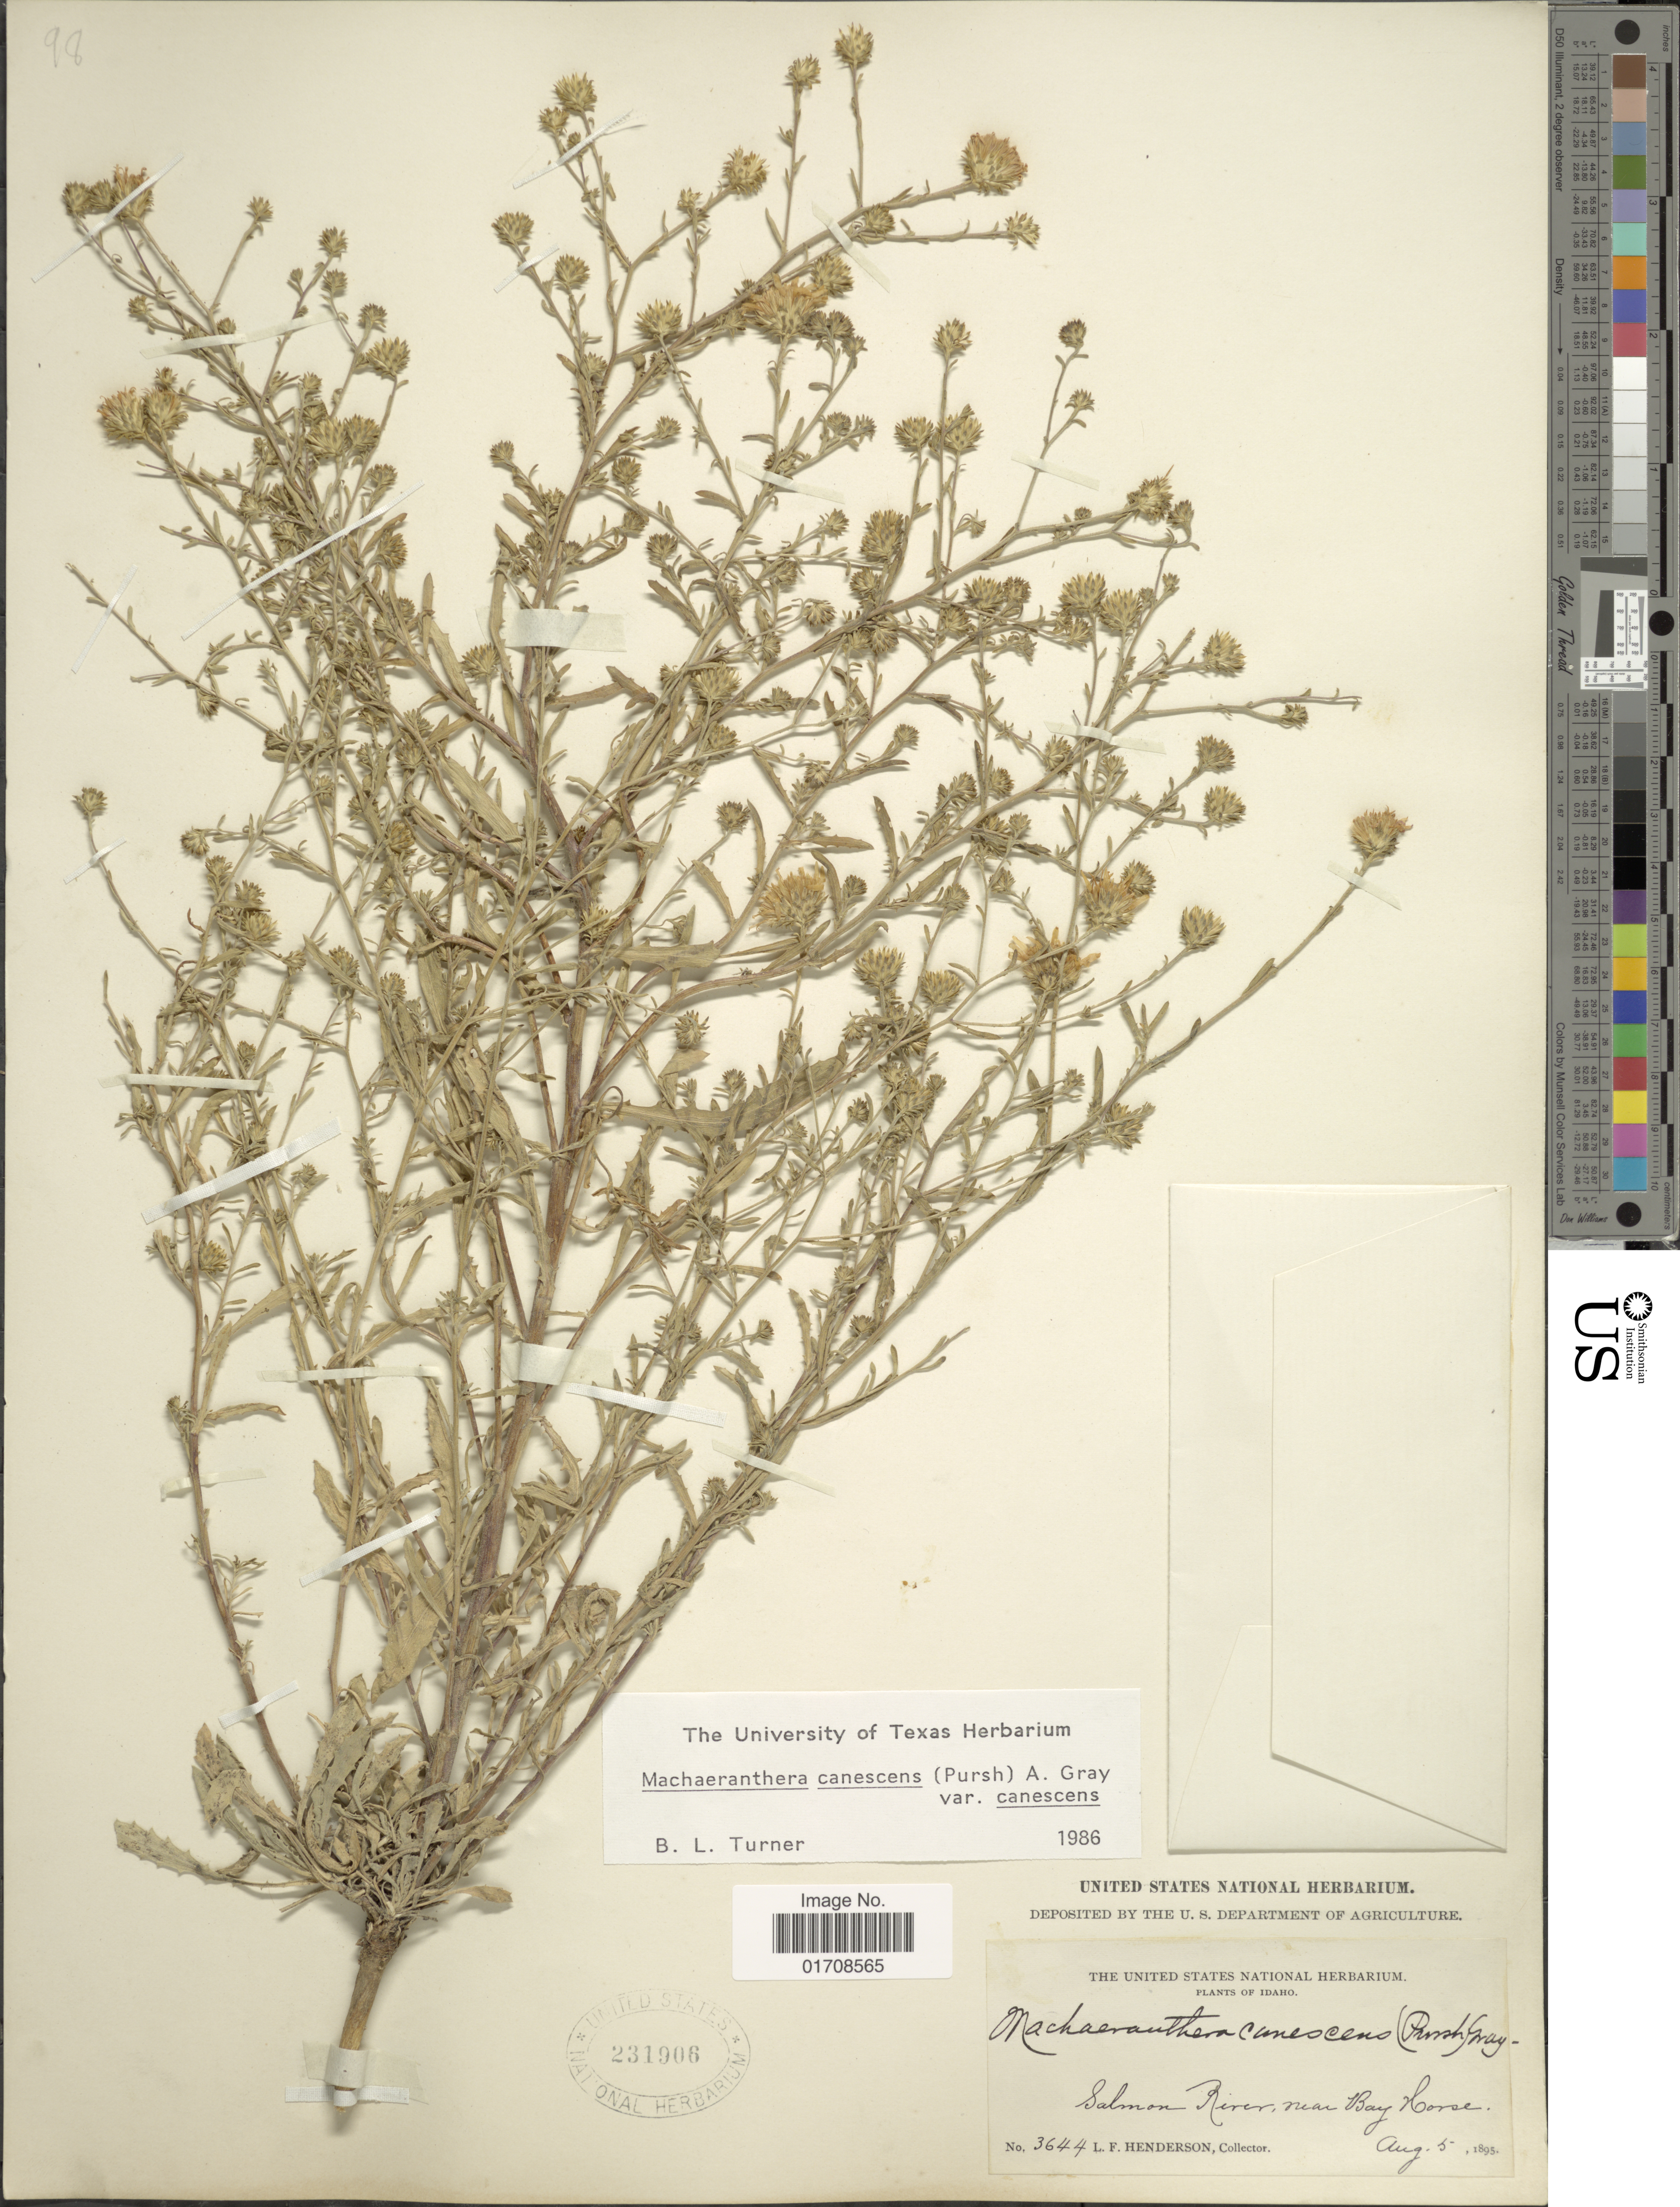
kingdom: Plantae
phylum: Tracheophyta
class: Magnoliopsida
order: Asterales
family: Asteraceae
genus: Machaeranthera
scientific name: Machaeranthera canescens var. canescens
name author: (Pursh) A. Gray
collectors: L. Henderson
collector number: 3644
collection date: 1895-08-05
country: United States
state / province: Idaho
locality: Salmon River, near Bay Horse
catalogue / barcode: US 231906